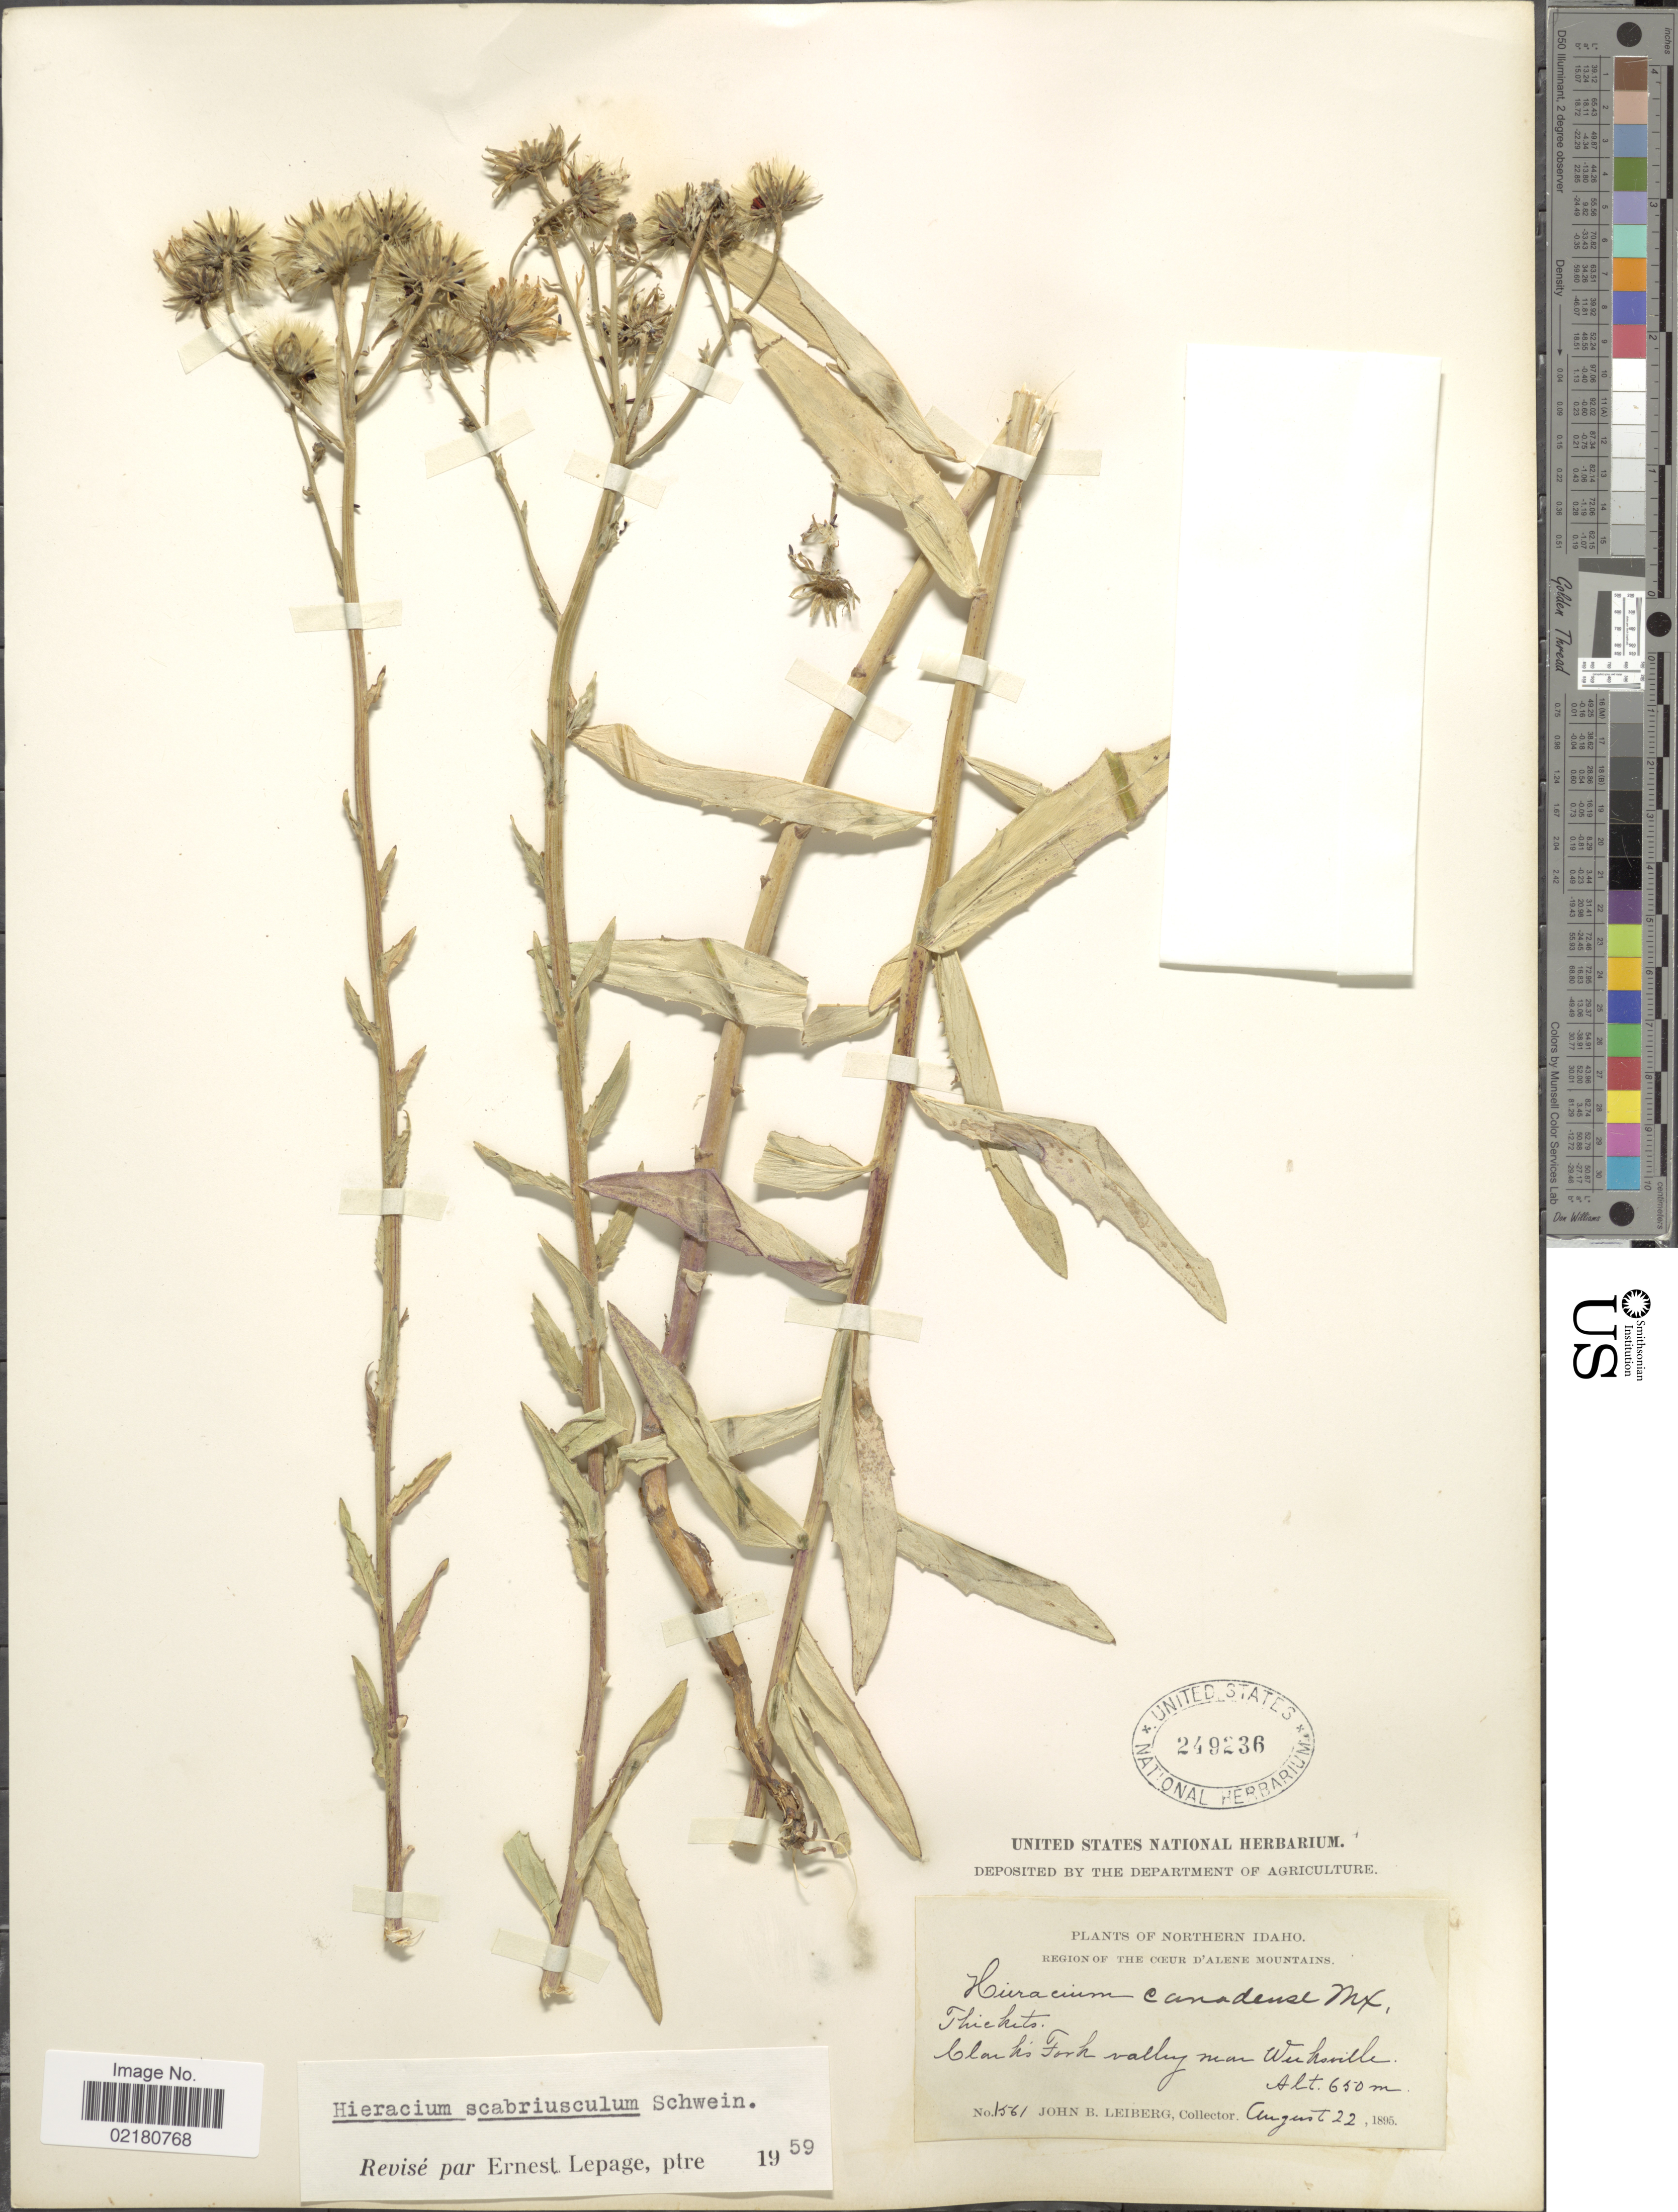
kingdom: Plantae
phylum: Tracheophyta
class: Magnoliopsida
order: Asterales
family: Asteraceae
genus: Hieracium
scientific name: Hieracium umbellatum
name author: L.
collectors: J. Leiberg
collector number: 1561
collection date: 1895-08-22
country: United States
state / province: Idaho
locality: Northern Idaho,, Region of the Coeur D'alene Mountains, Clarks Fork valley near Weeksville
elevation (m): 650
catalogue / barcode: US 249236